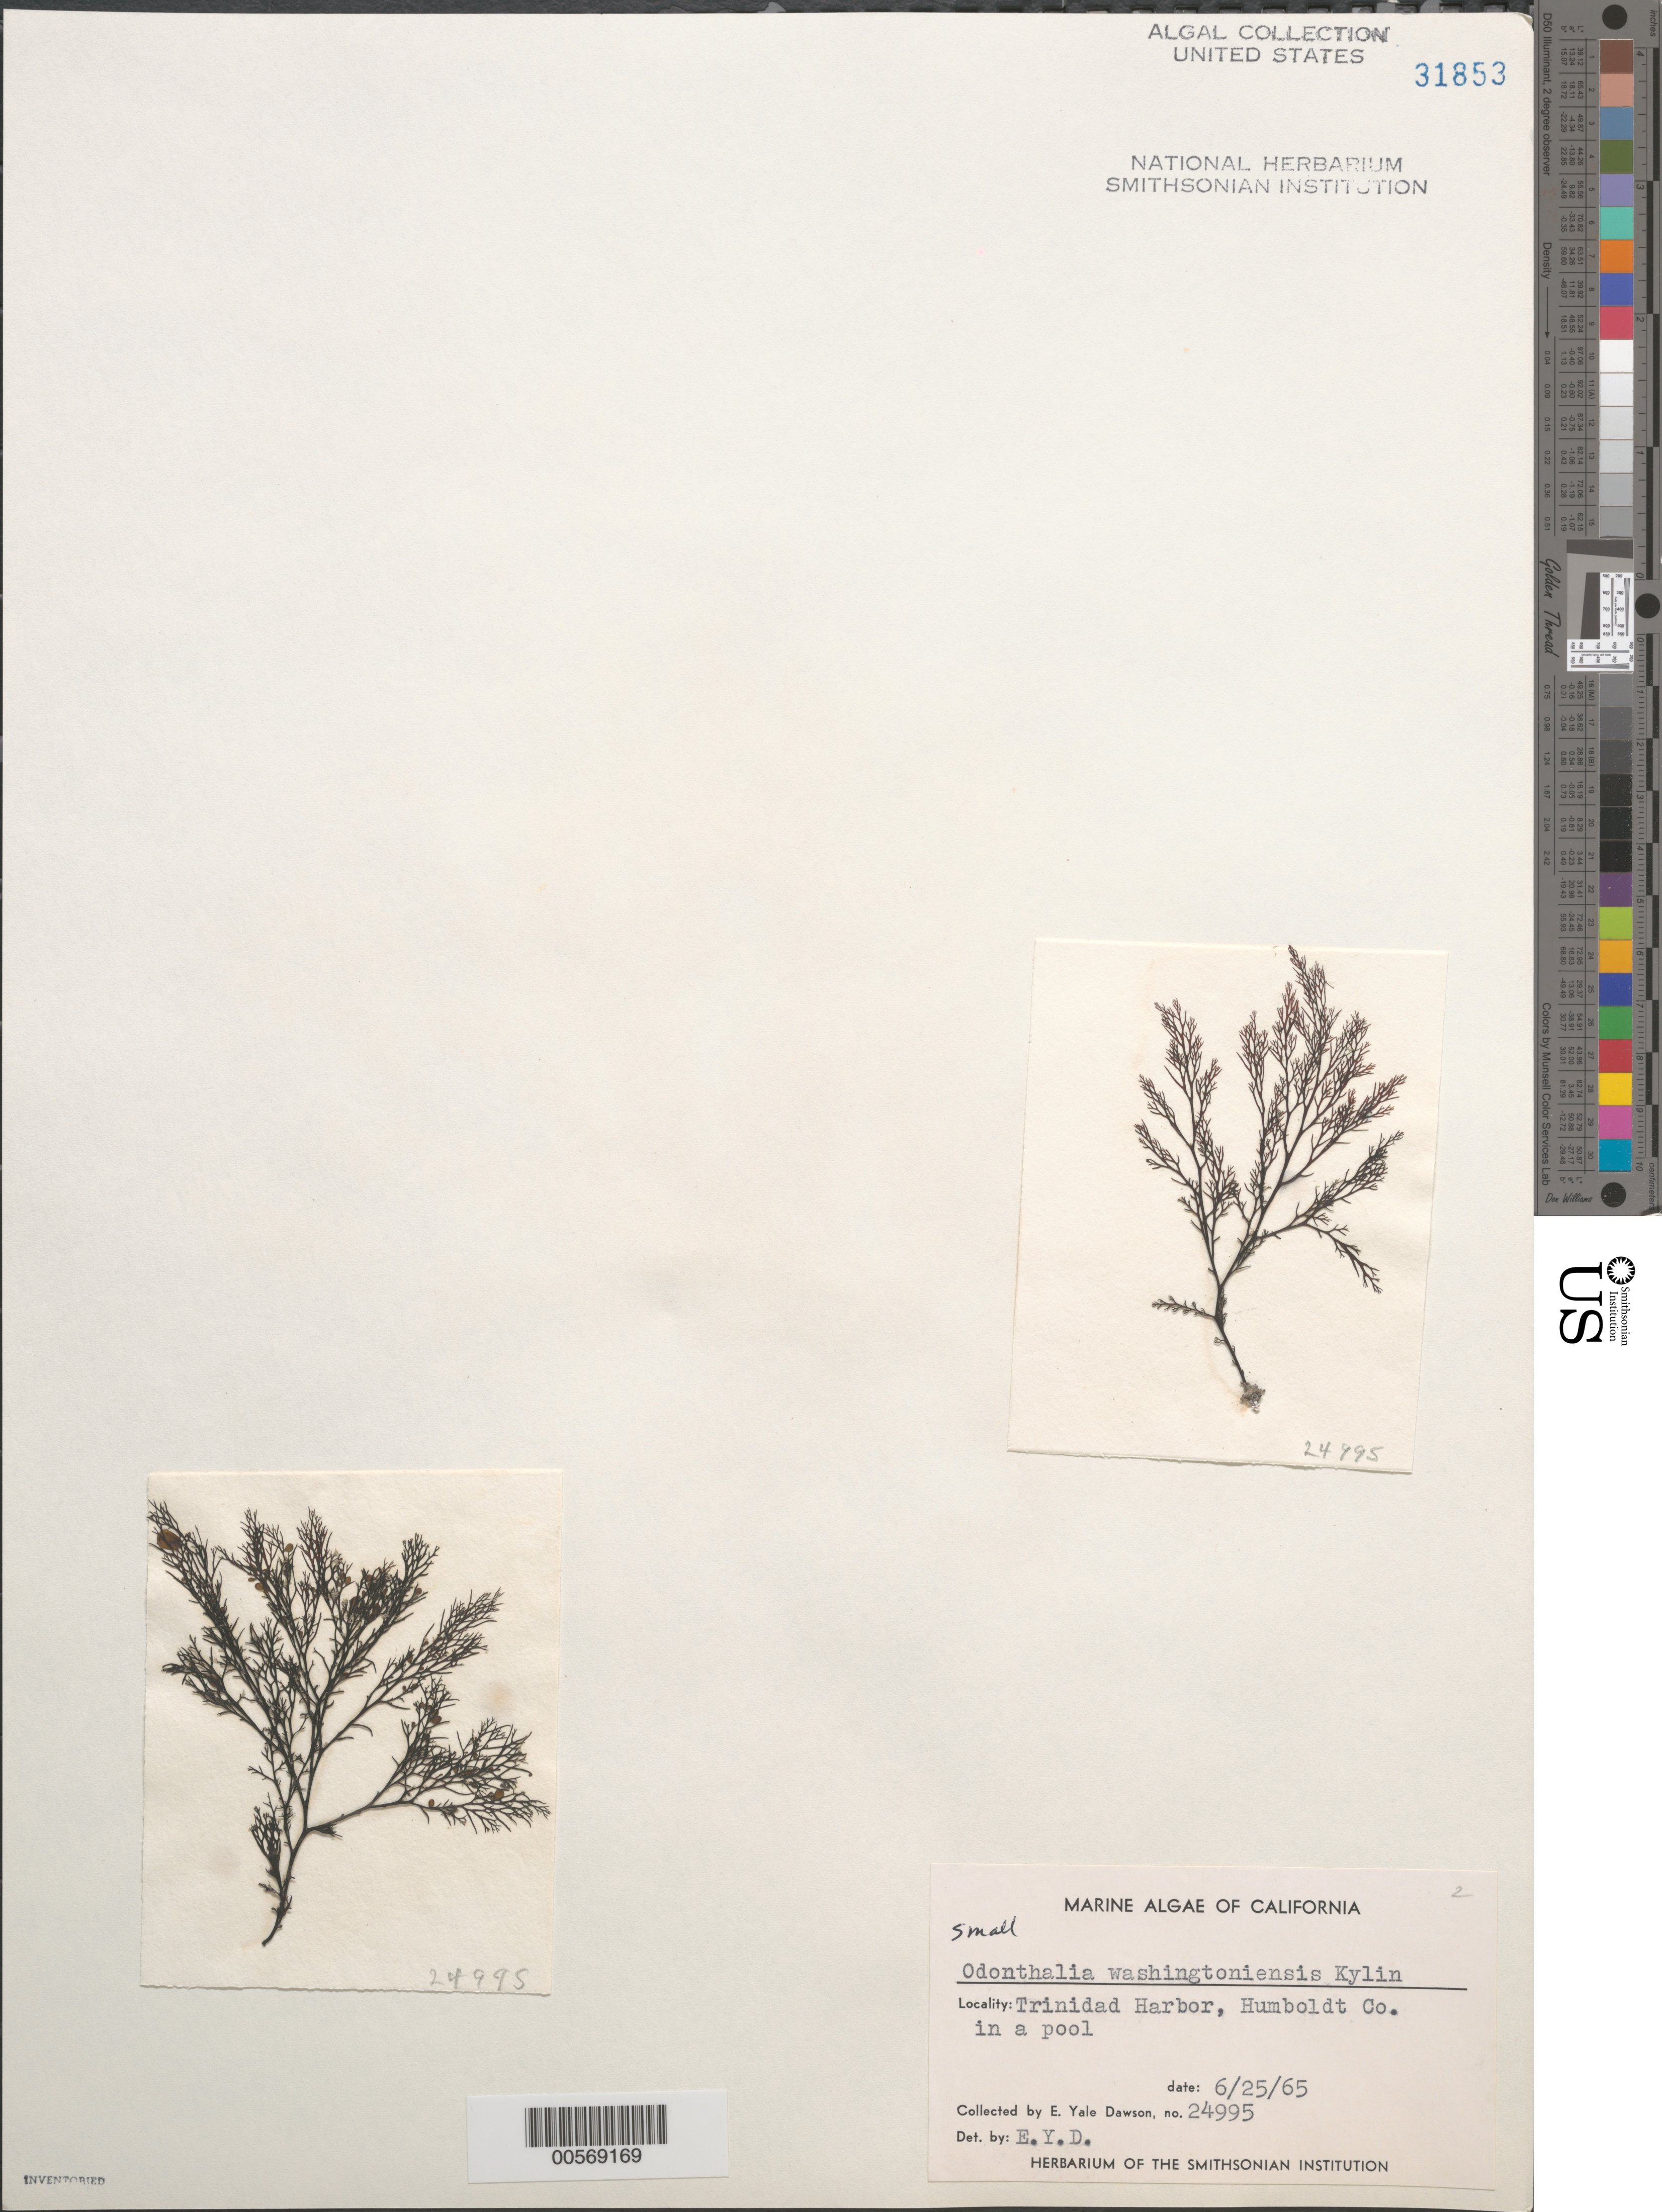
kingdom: Plantae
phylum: Rhodophyta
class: Florideophyceae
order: Ceramiales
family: Rhodomelaceae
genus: Odonthalia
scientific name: Odonthalia washingtoniensis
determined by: Dawson, E. Y.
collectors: E. Y. Dawson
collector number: EYD 24995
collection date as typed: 25 Jun 1965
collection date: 1965-06-25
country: United States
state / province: California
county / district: Humboldt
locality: Trinidad Harbor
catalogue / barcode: US 31853